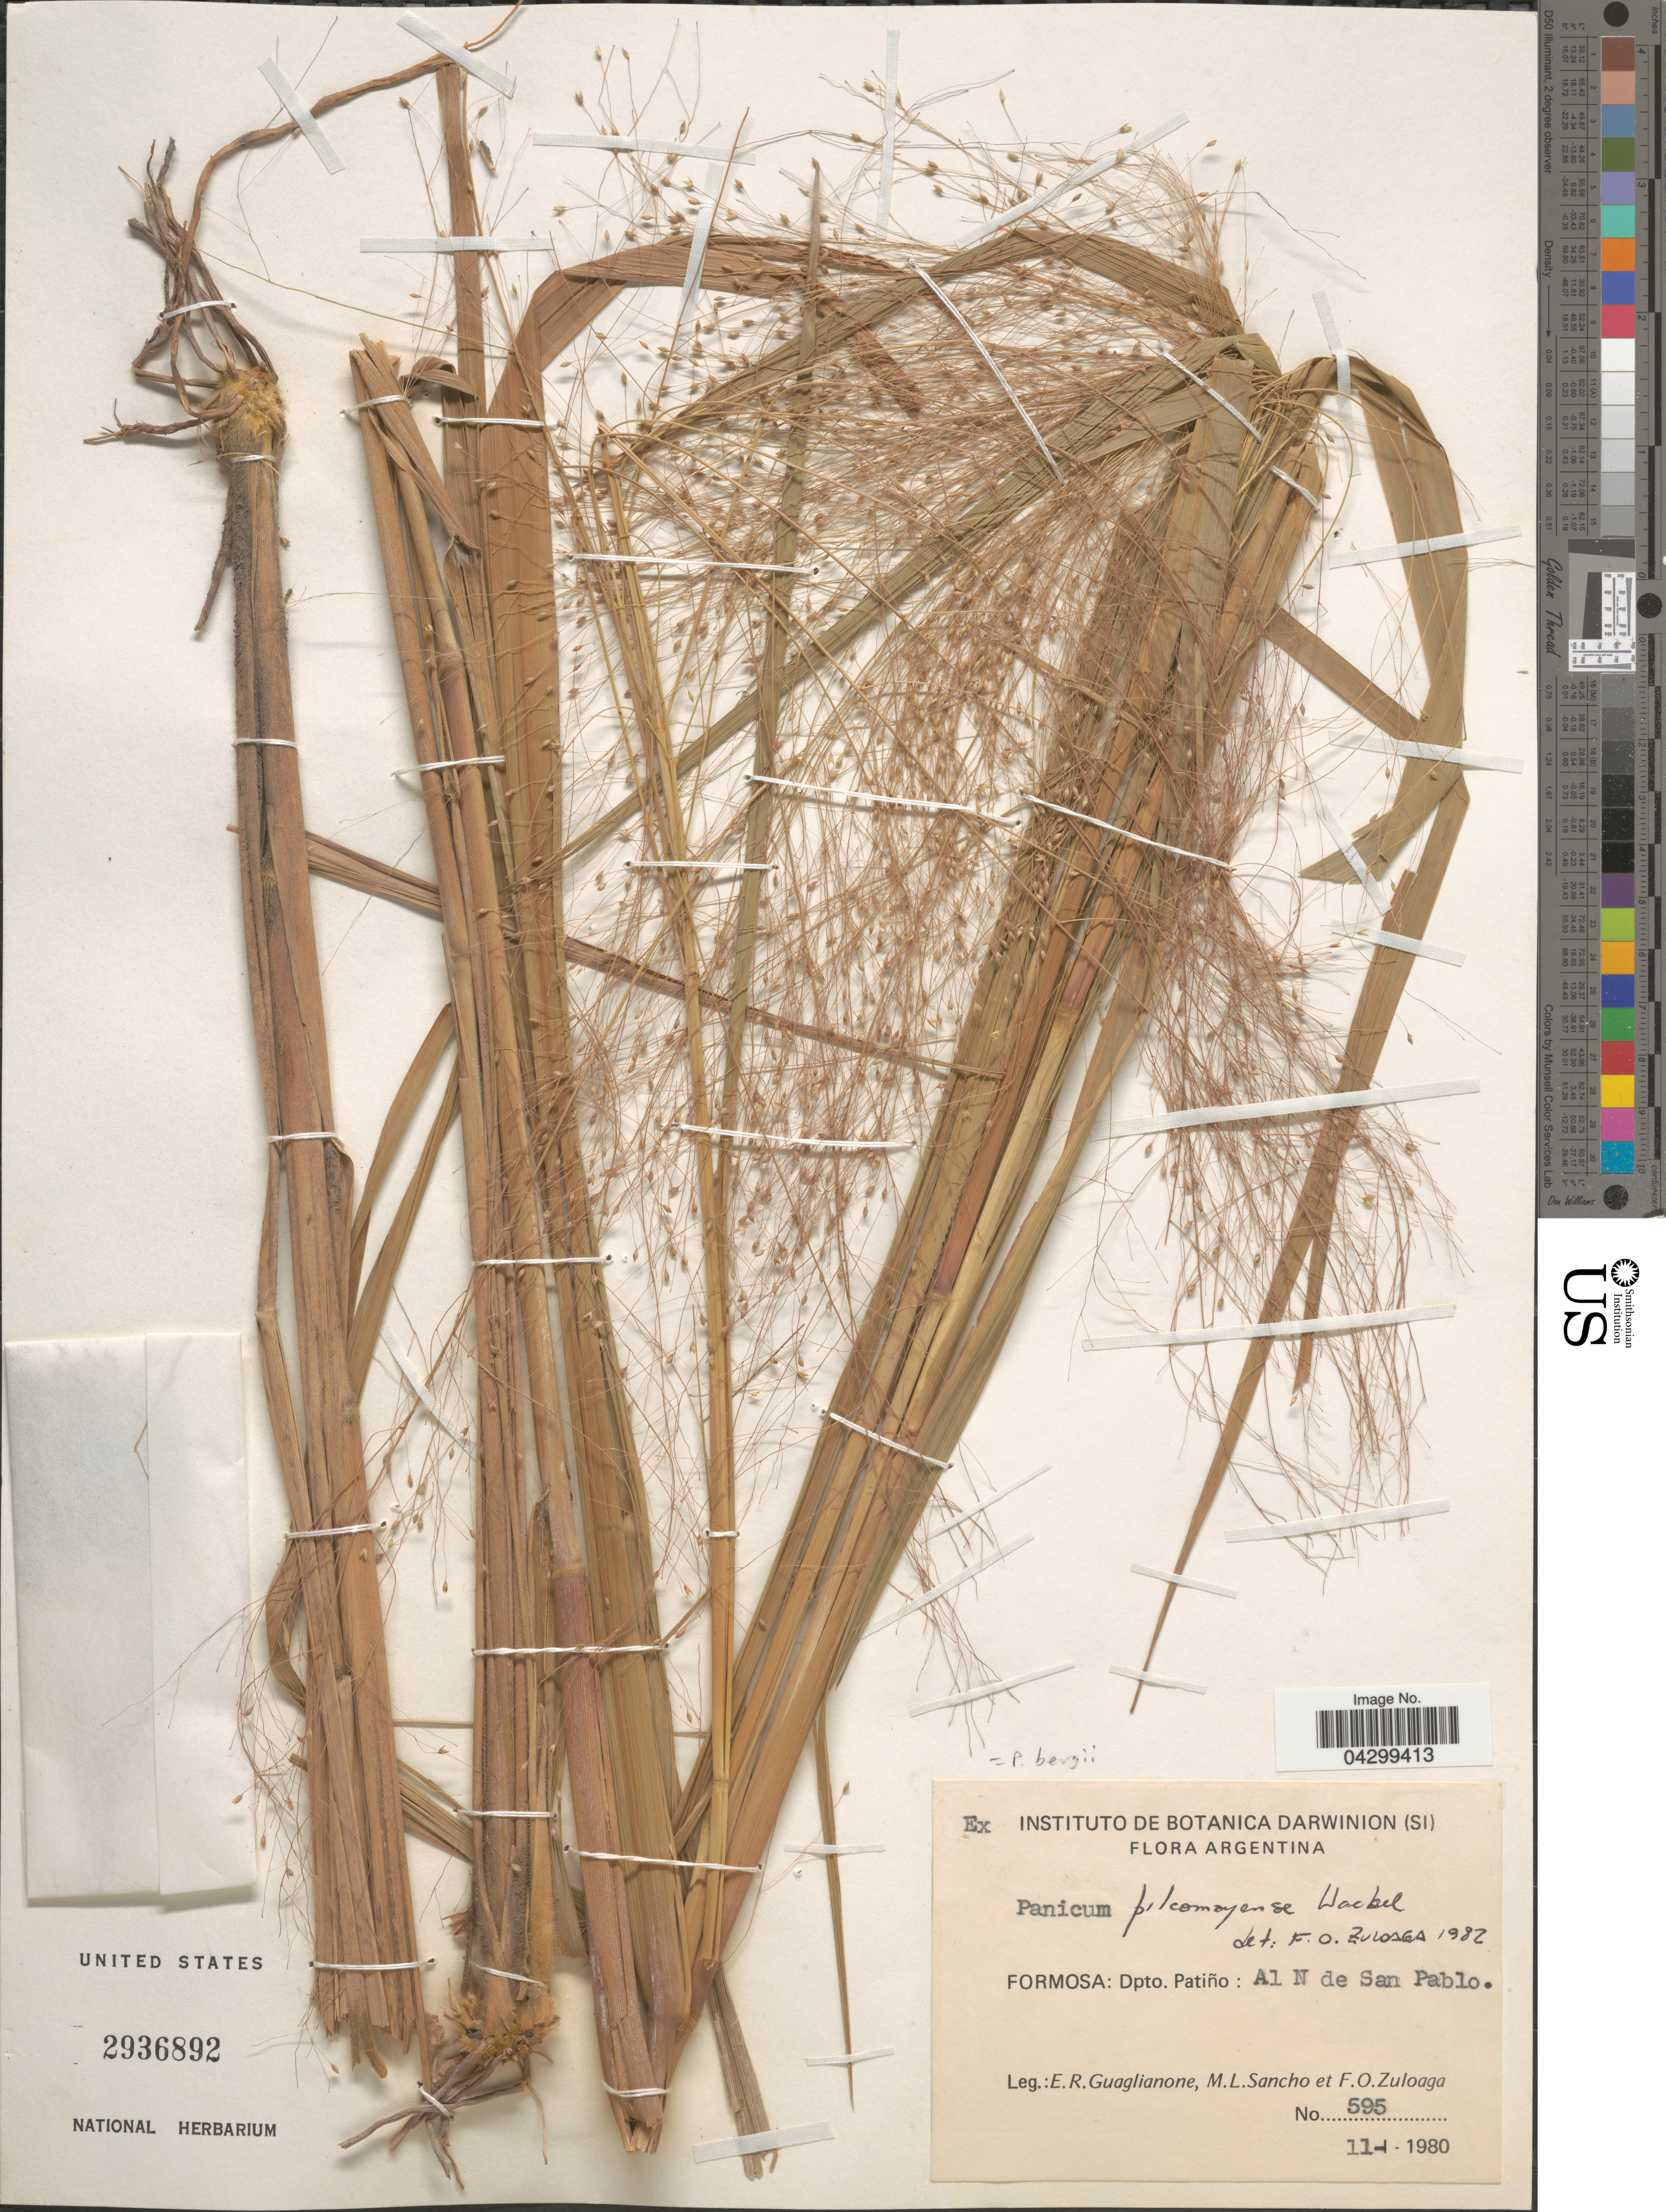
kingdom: Plantae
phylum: Tracheophyta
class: Liliopsida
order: Poales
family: Poaceae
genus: Panicum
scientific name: Panicum bergii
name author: Arechav.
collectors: E. R. Guaglianone, M. L. Sancho & F. O. Zuloaga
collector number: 595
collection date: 1980-01-11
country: Argentina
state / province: Formosa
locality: Dpto. Patiño: Al N de San Pablo.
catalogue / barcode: US 2936892